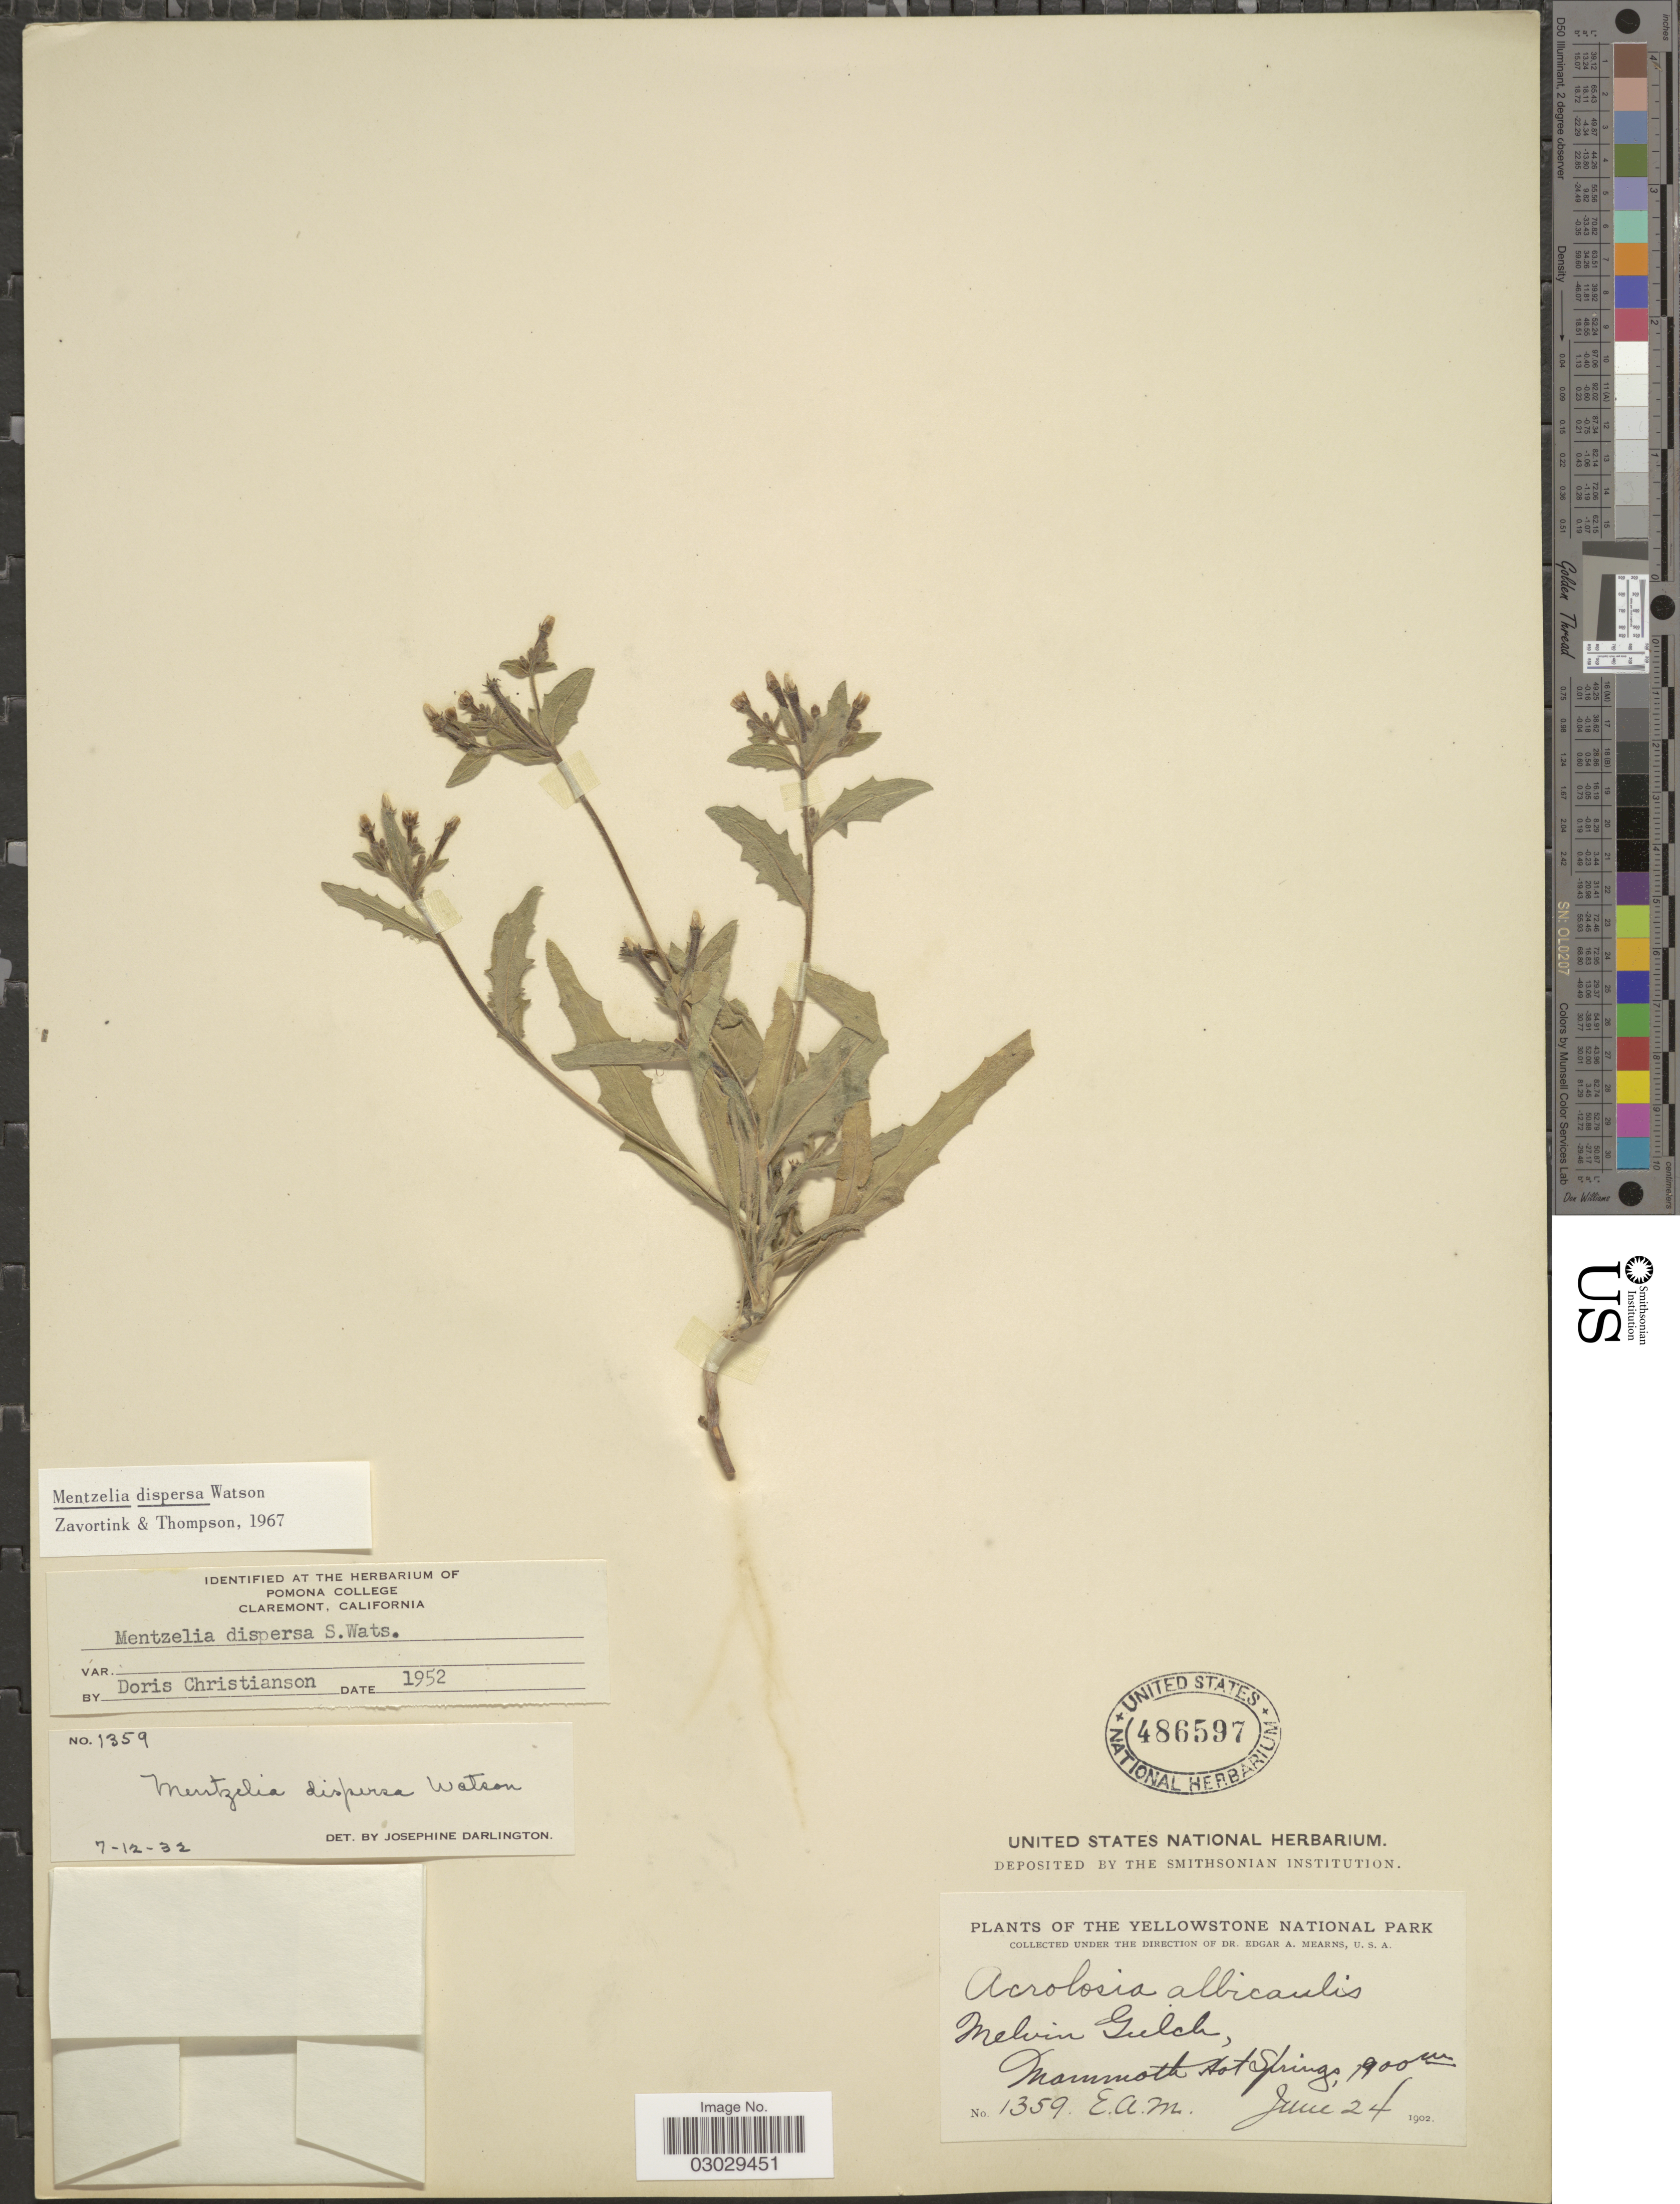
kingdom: Plantae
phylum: Tracheophyta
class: Magnoliopsida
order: Cornales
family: Loasaceae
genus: Mentzelia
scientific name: Mentzelia dispersa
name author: S. Watson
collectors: E. A. Mearns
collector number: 1359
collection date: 1902-06-24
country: United States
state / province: Wyoming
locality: The Yellowstone National Park. Melvin Gulch, Mammoth Hot Springs.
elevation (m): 1900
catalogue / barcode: US 486597